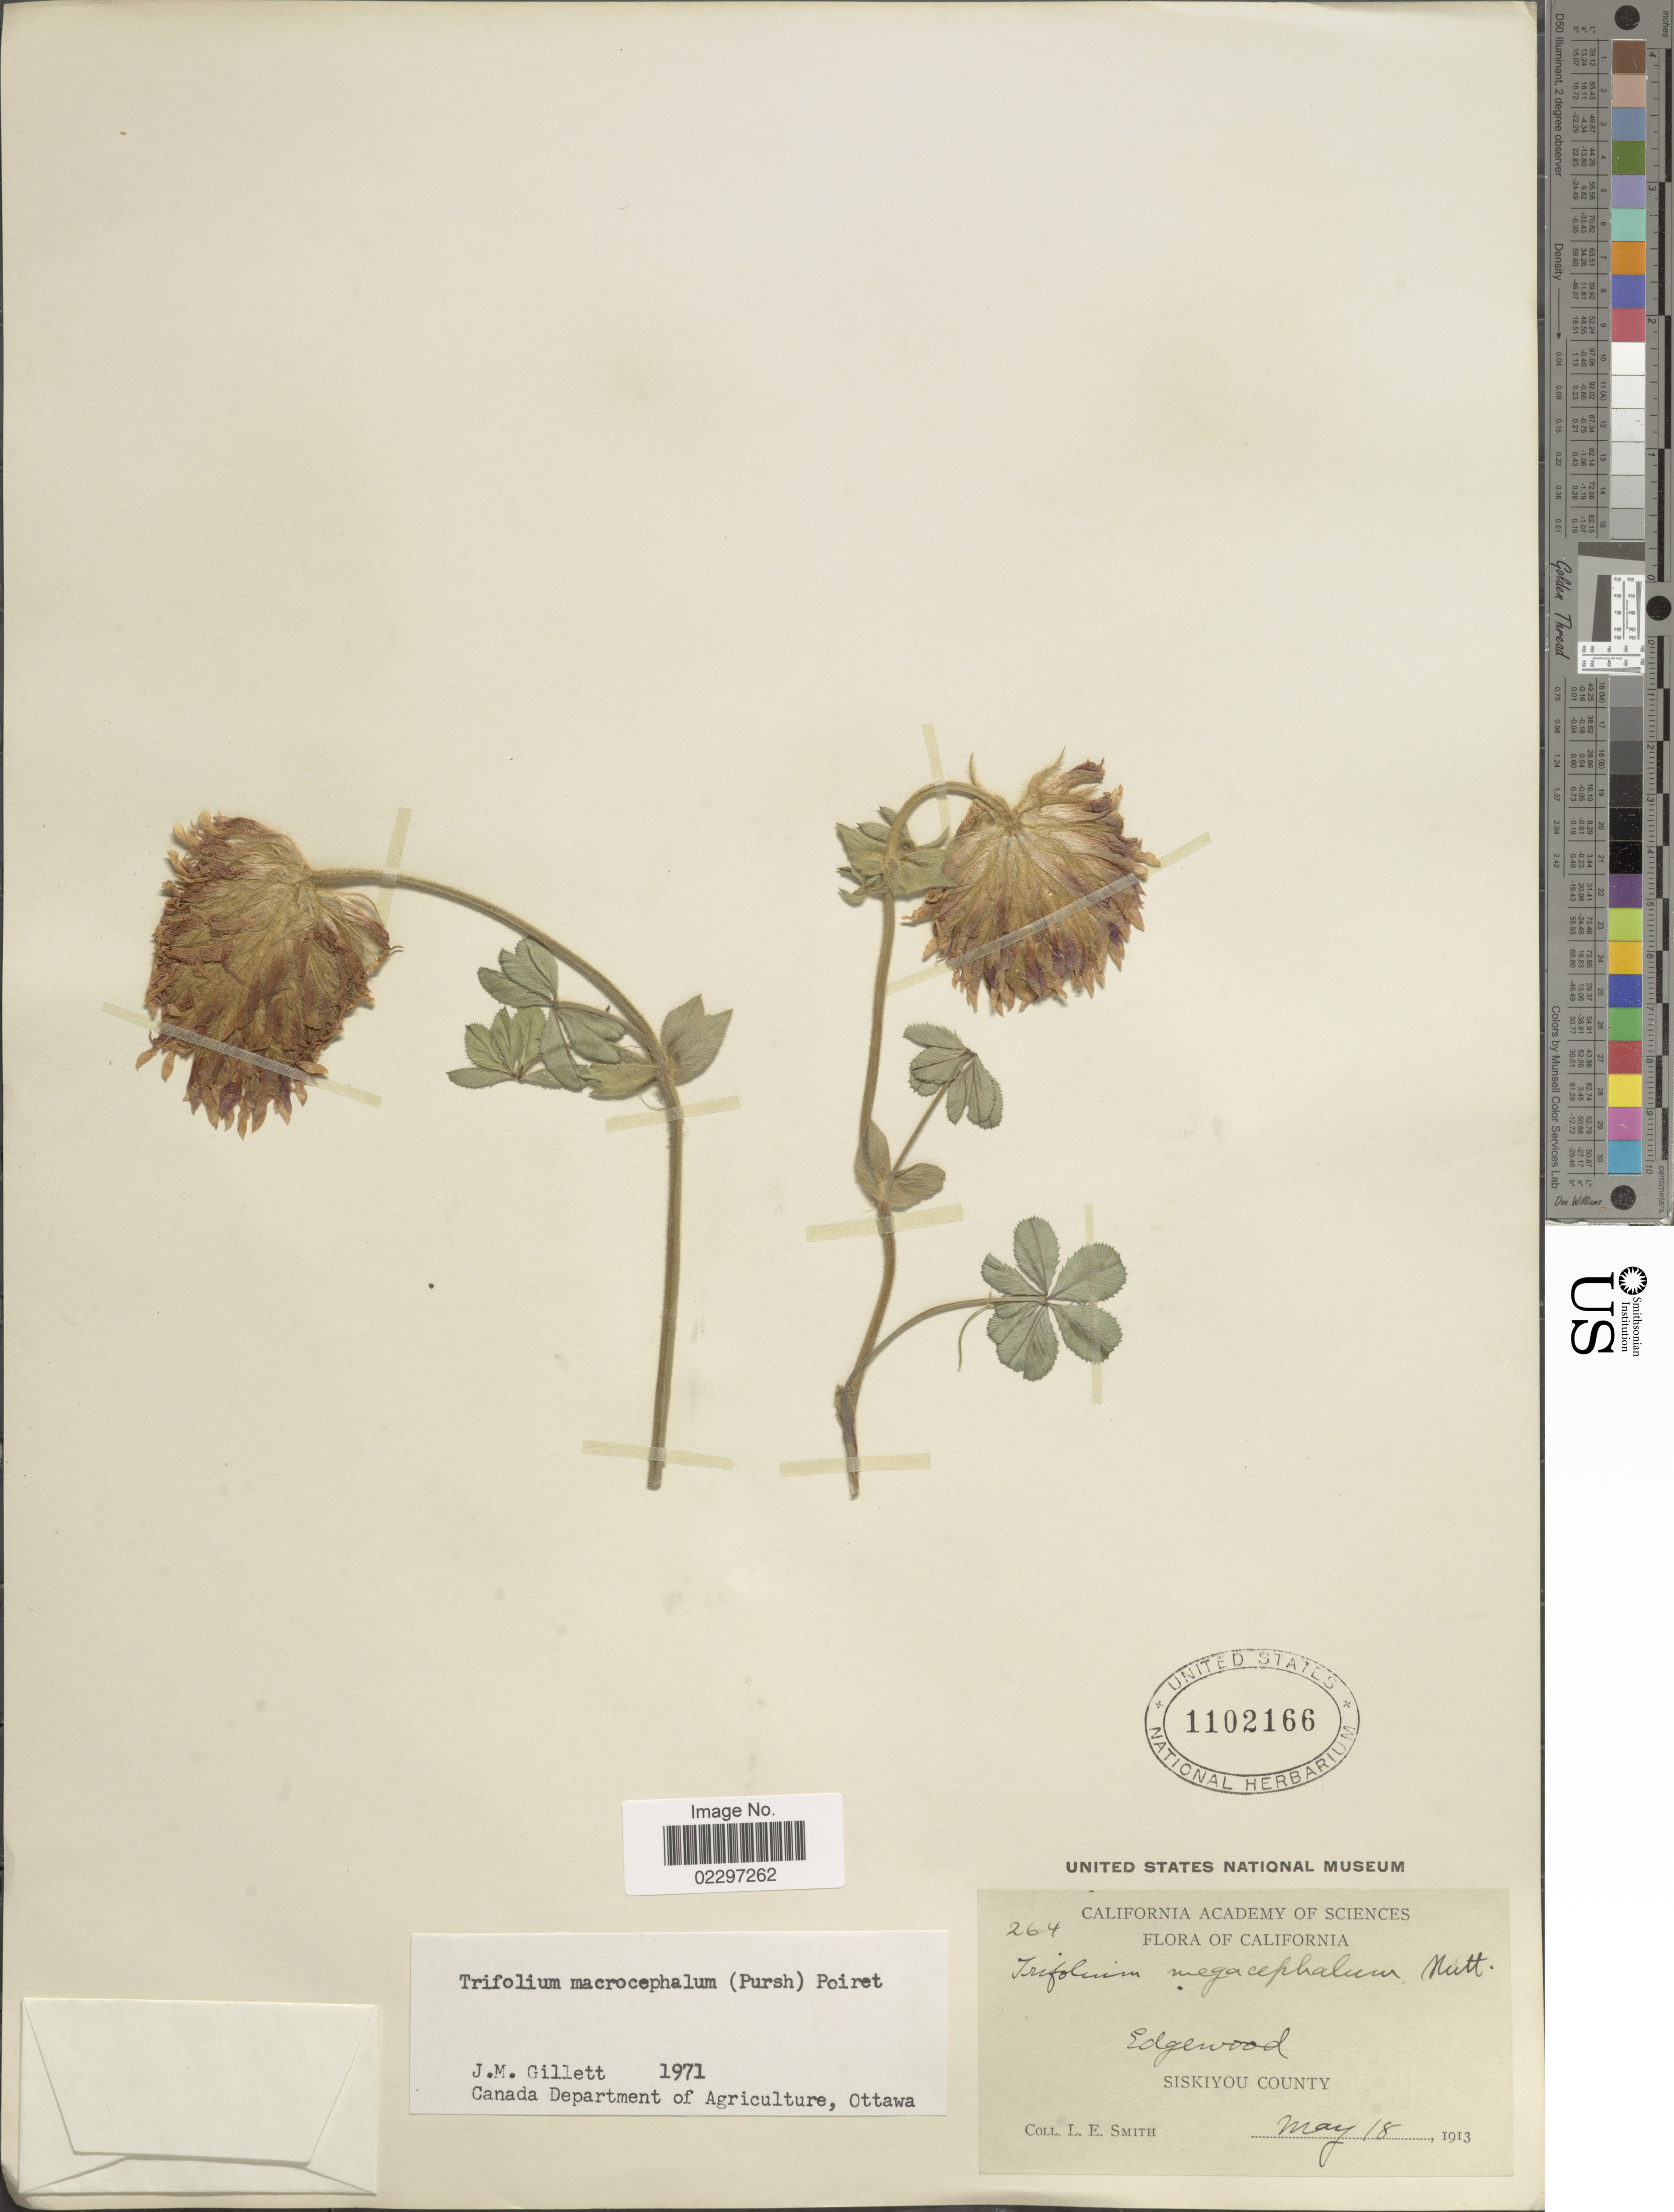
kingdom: Plantae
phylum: Tracheophyta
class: Magnoliopsida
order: Fabales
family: Fabaceae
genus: Trifolium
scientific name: Trifolium macrocephalum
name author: (Pursh) Poir.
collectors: L. E. Smith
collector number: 264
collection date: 1913-05-18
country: United States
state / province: California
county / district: Siskiyou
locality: Edgewood. Siskiyou County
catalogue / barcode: US 1102166